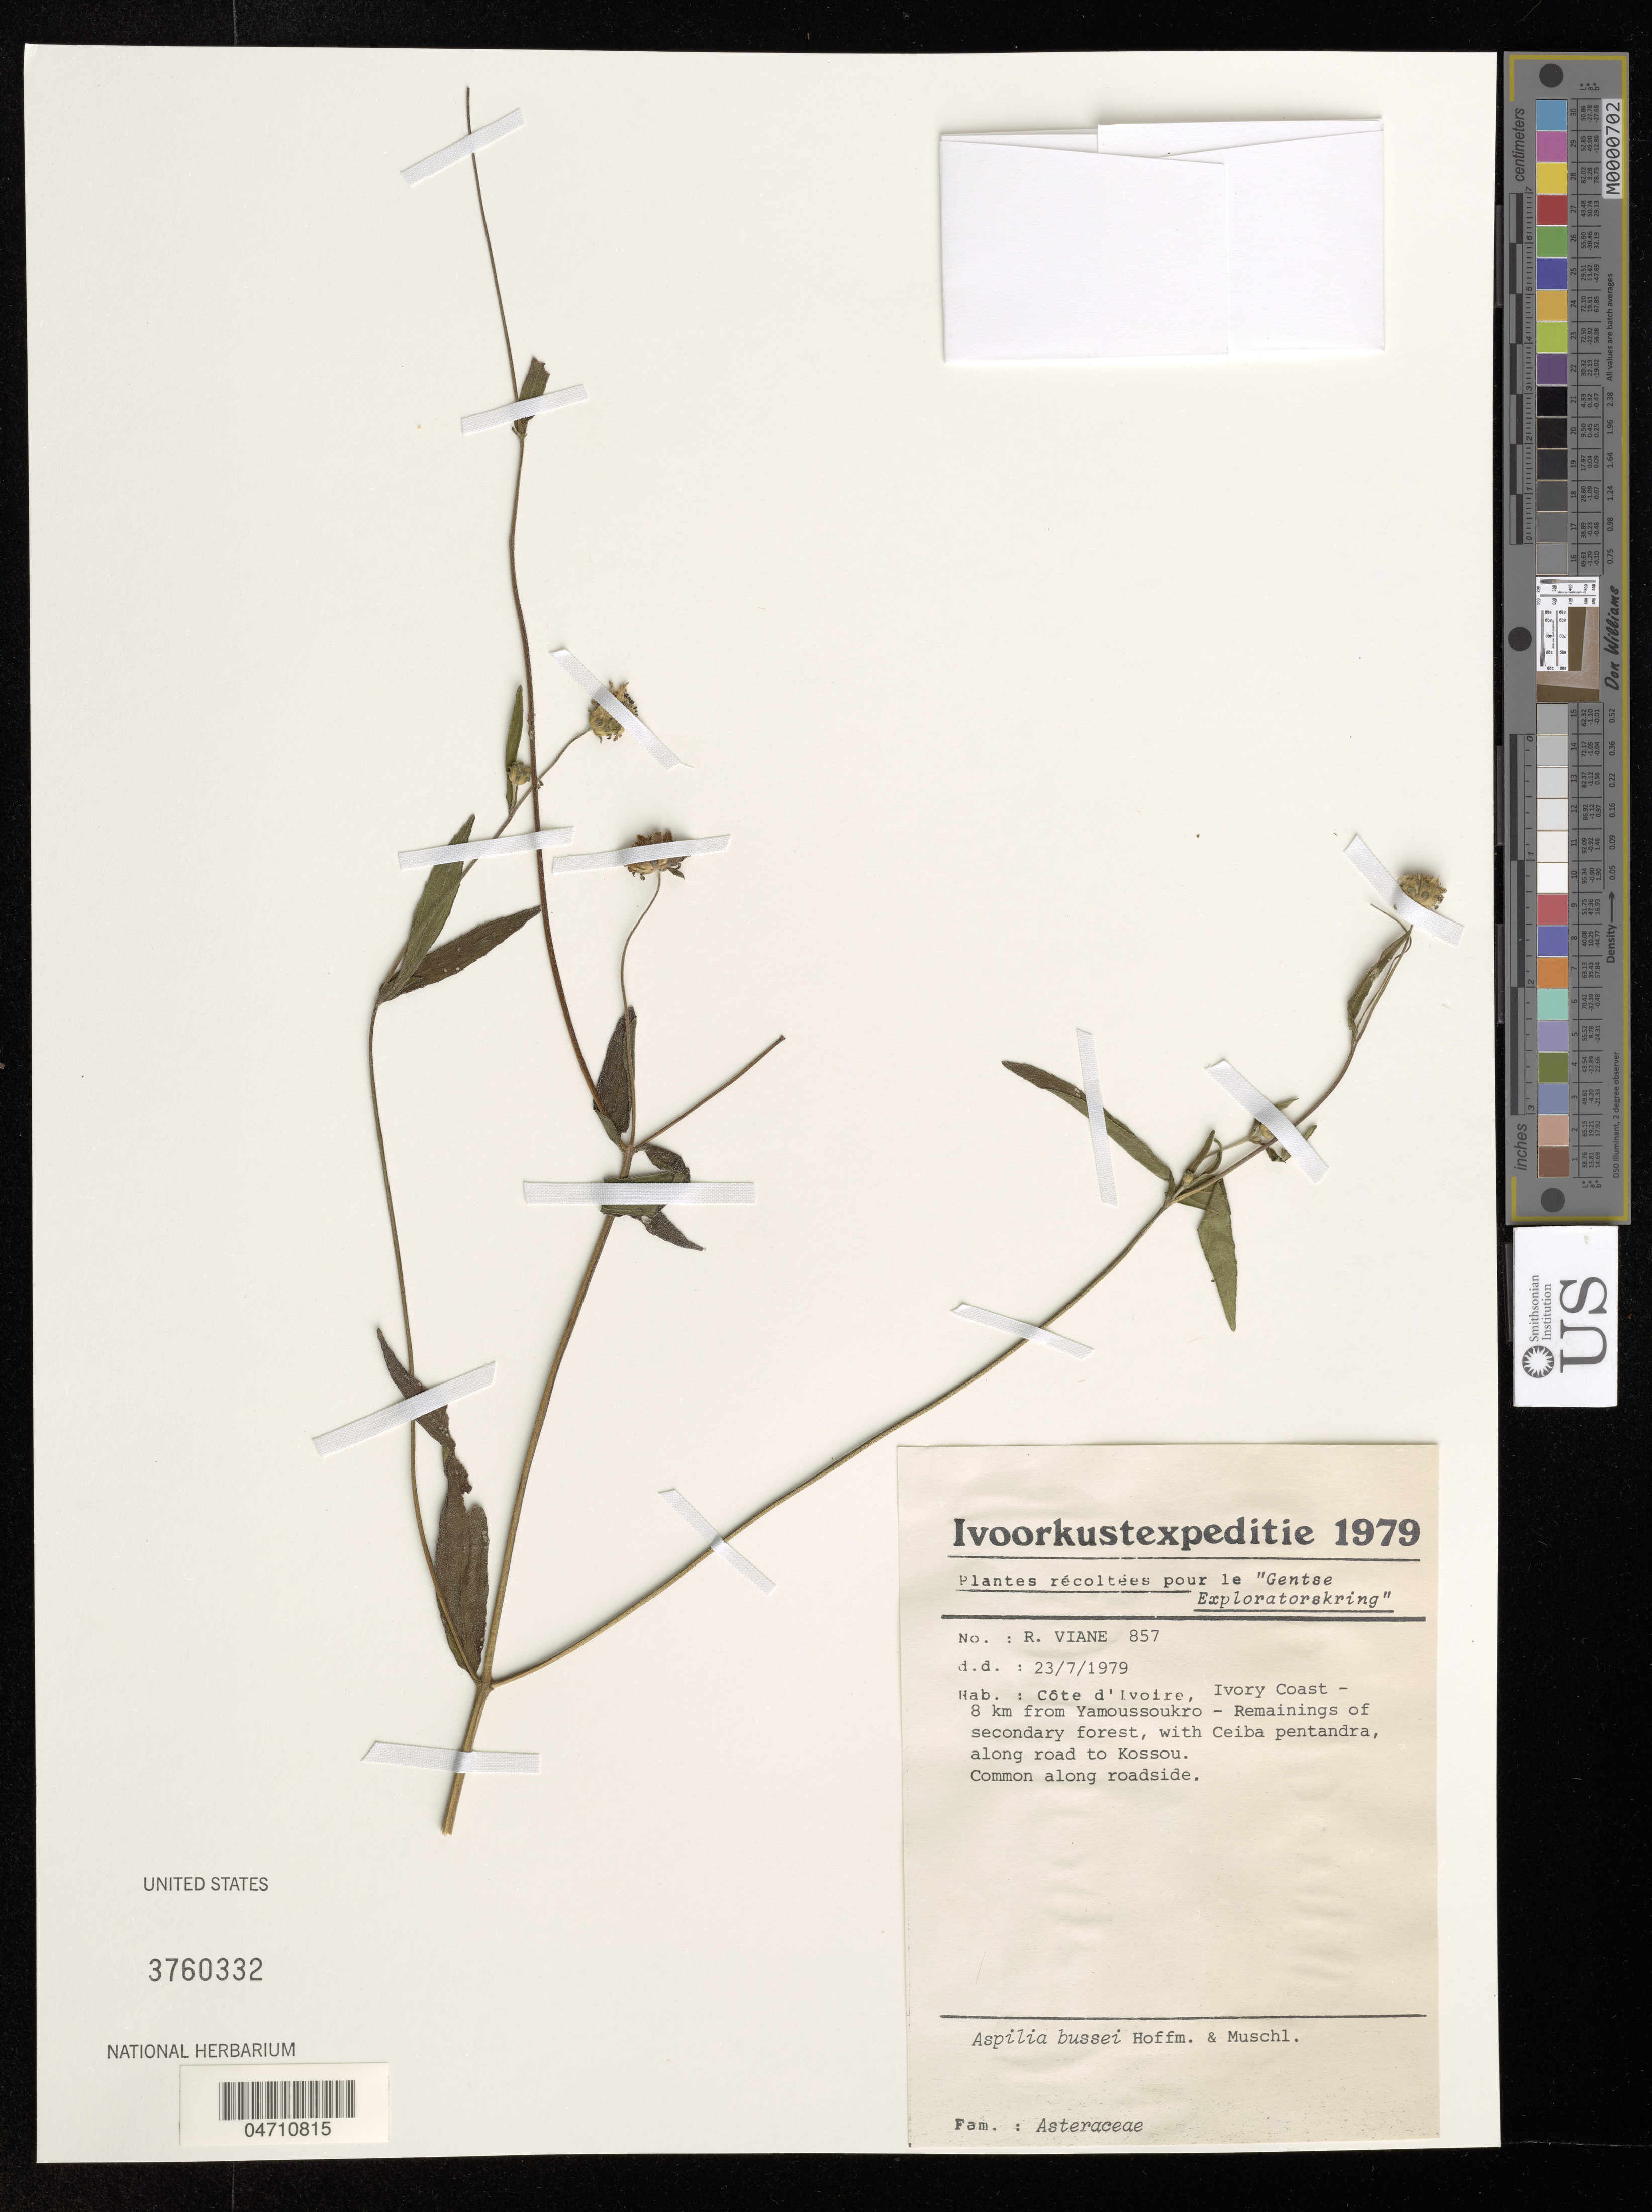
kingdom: Plantae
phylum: Tracheophyta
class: Magnoliopsida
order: Asterales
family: Asteraceae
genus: Aspilia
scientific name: Aspilia bussei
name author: O. Hoffm. & Muschl.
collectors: R. Viane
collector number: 857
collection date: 1979-07-23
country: Ivory Coast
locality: Côte d'Ivoire, Ivory Coast - 8 km from Yamoussoukro - Remainings of secondary forest, with Ceiba pentandra, along road to Kossou. Common along roadside.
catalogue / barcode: US 3760332